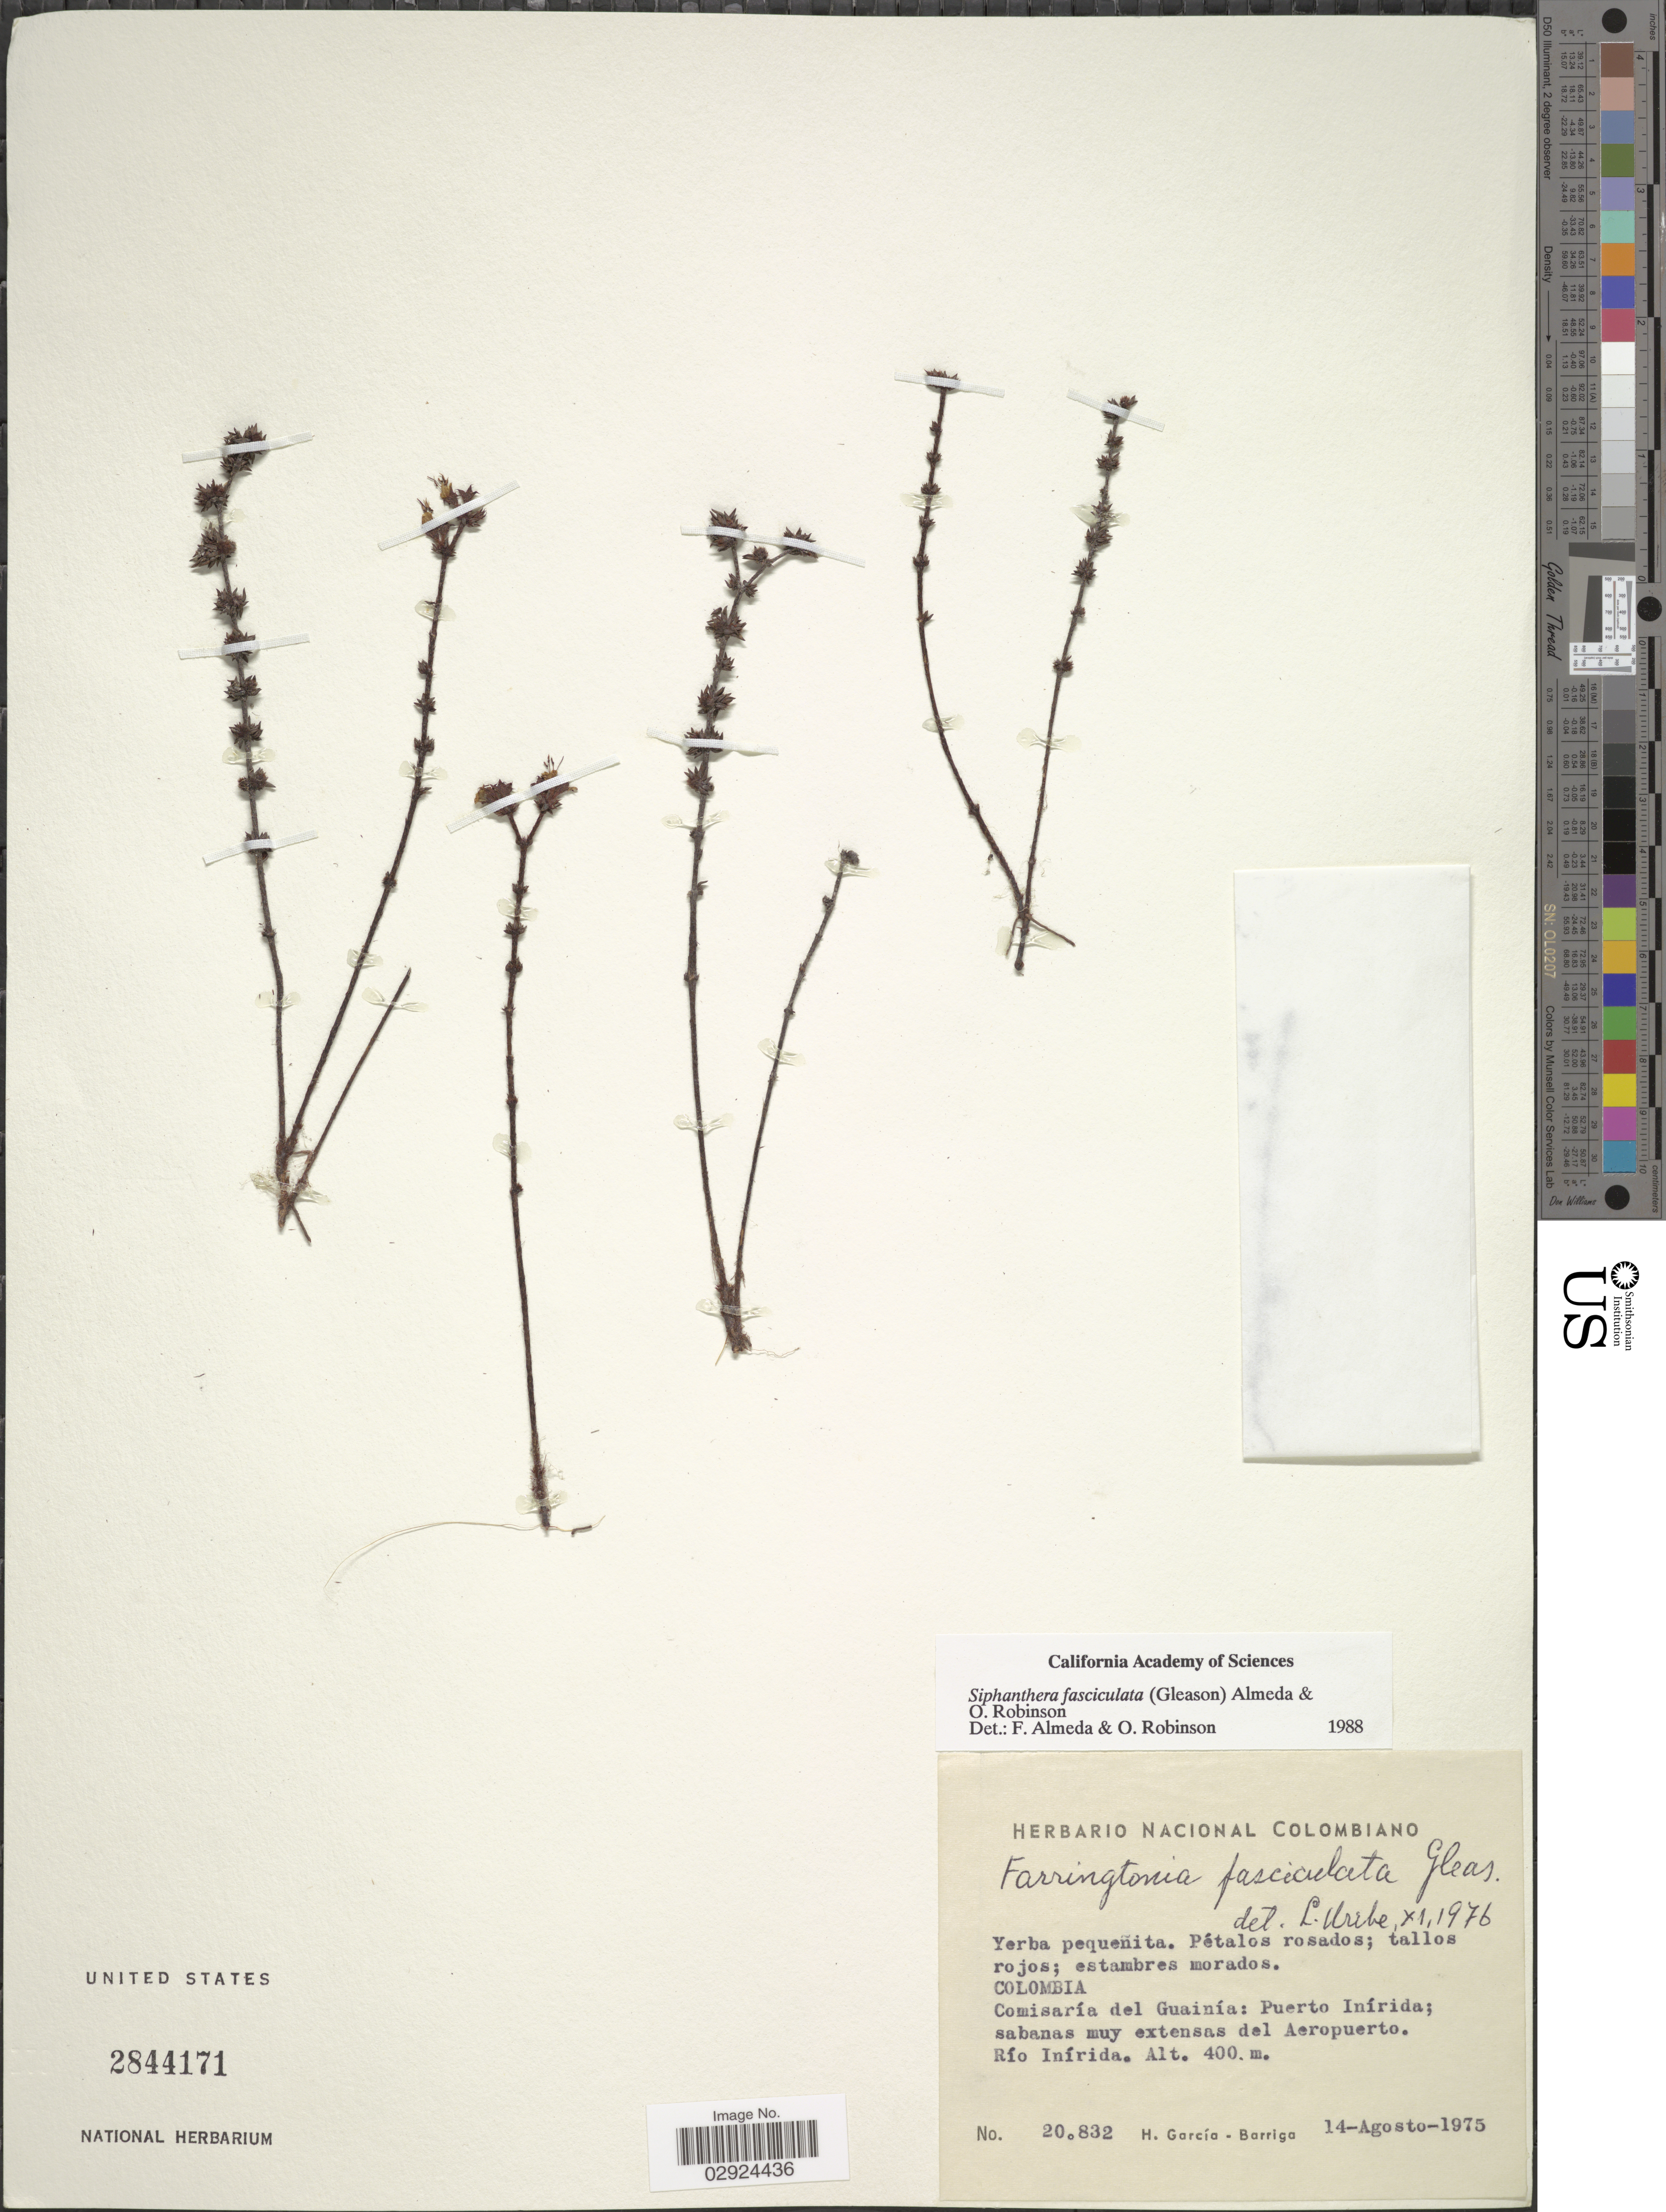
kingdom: Plantae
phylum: Tracheophyta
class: Magnoliopsida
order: Myrtales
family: Melastomataceae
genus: Siphanthera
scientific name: Siphanthera fasciculata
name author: (Gleason) Almeda & O.R. Rob.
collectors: H. García Barriga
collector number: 20832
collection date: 1975-08-14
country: Colombia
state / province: Guainía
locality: Comisaria del Guainía: Puerto Inírida; sabanas muy extensas del Aeropuerto.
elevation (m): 400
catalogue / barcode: US 2844171